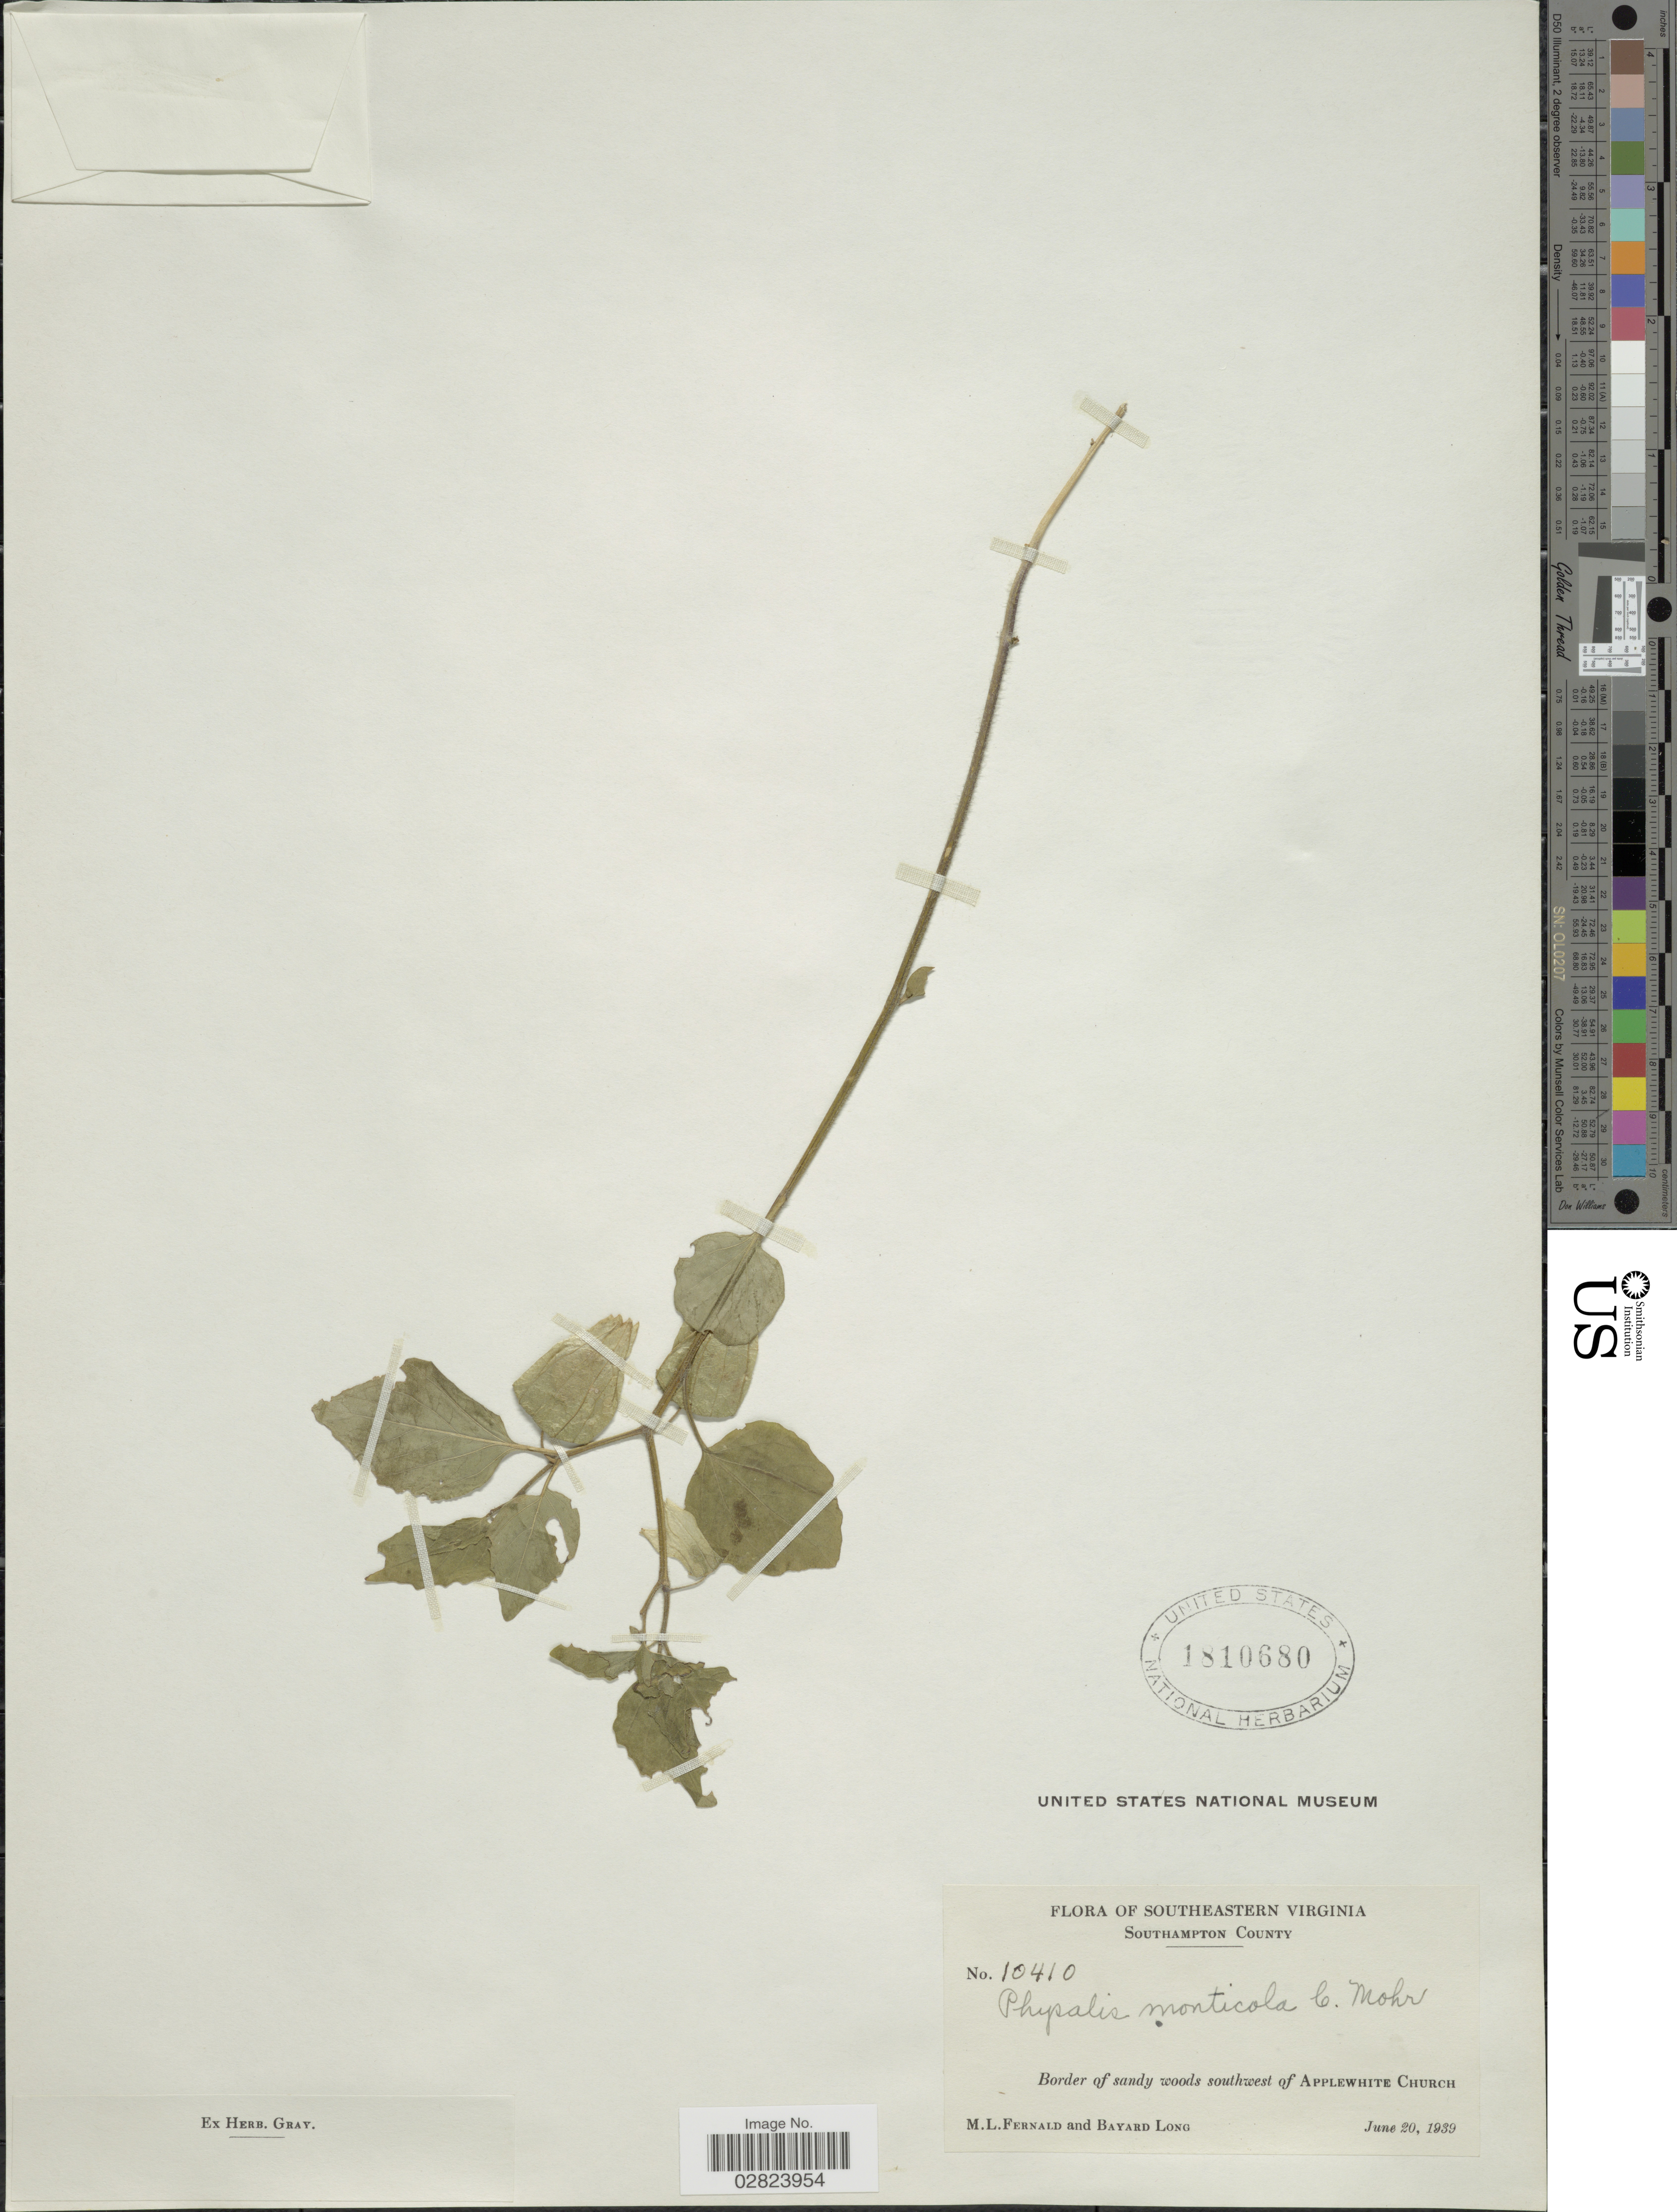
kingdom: Plantae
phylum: Tracheophyta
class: Magnoliopsida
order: Solanales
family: Solanaceae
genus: Physalis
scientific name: Physalis monticola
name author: C. Mohr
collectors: M. L. Fernald & B. Long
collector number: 10410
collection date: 1939-06-20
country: United States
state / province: Virginia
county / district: Southampton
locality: Southeastern Virginia. Southampton County. Border of sandy woods southwest of Applewhite Church.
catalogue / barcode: US 1810680